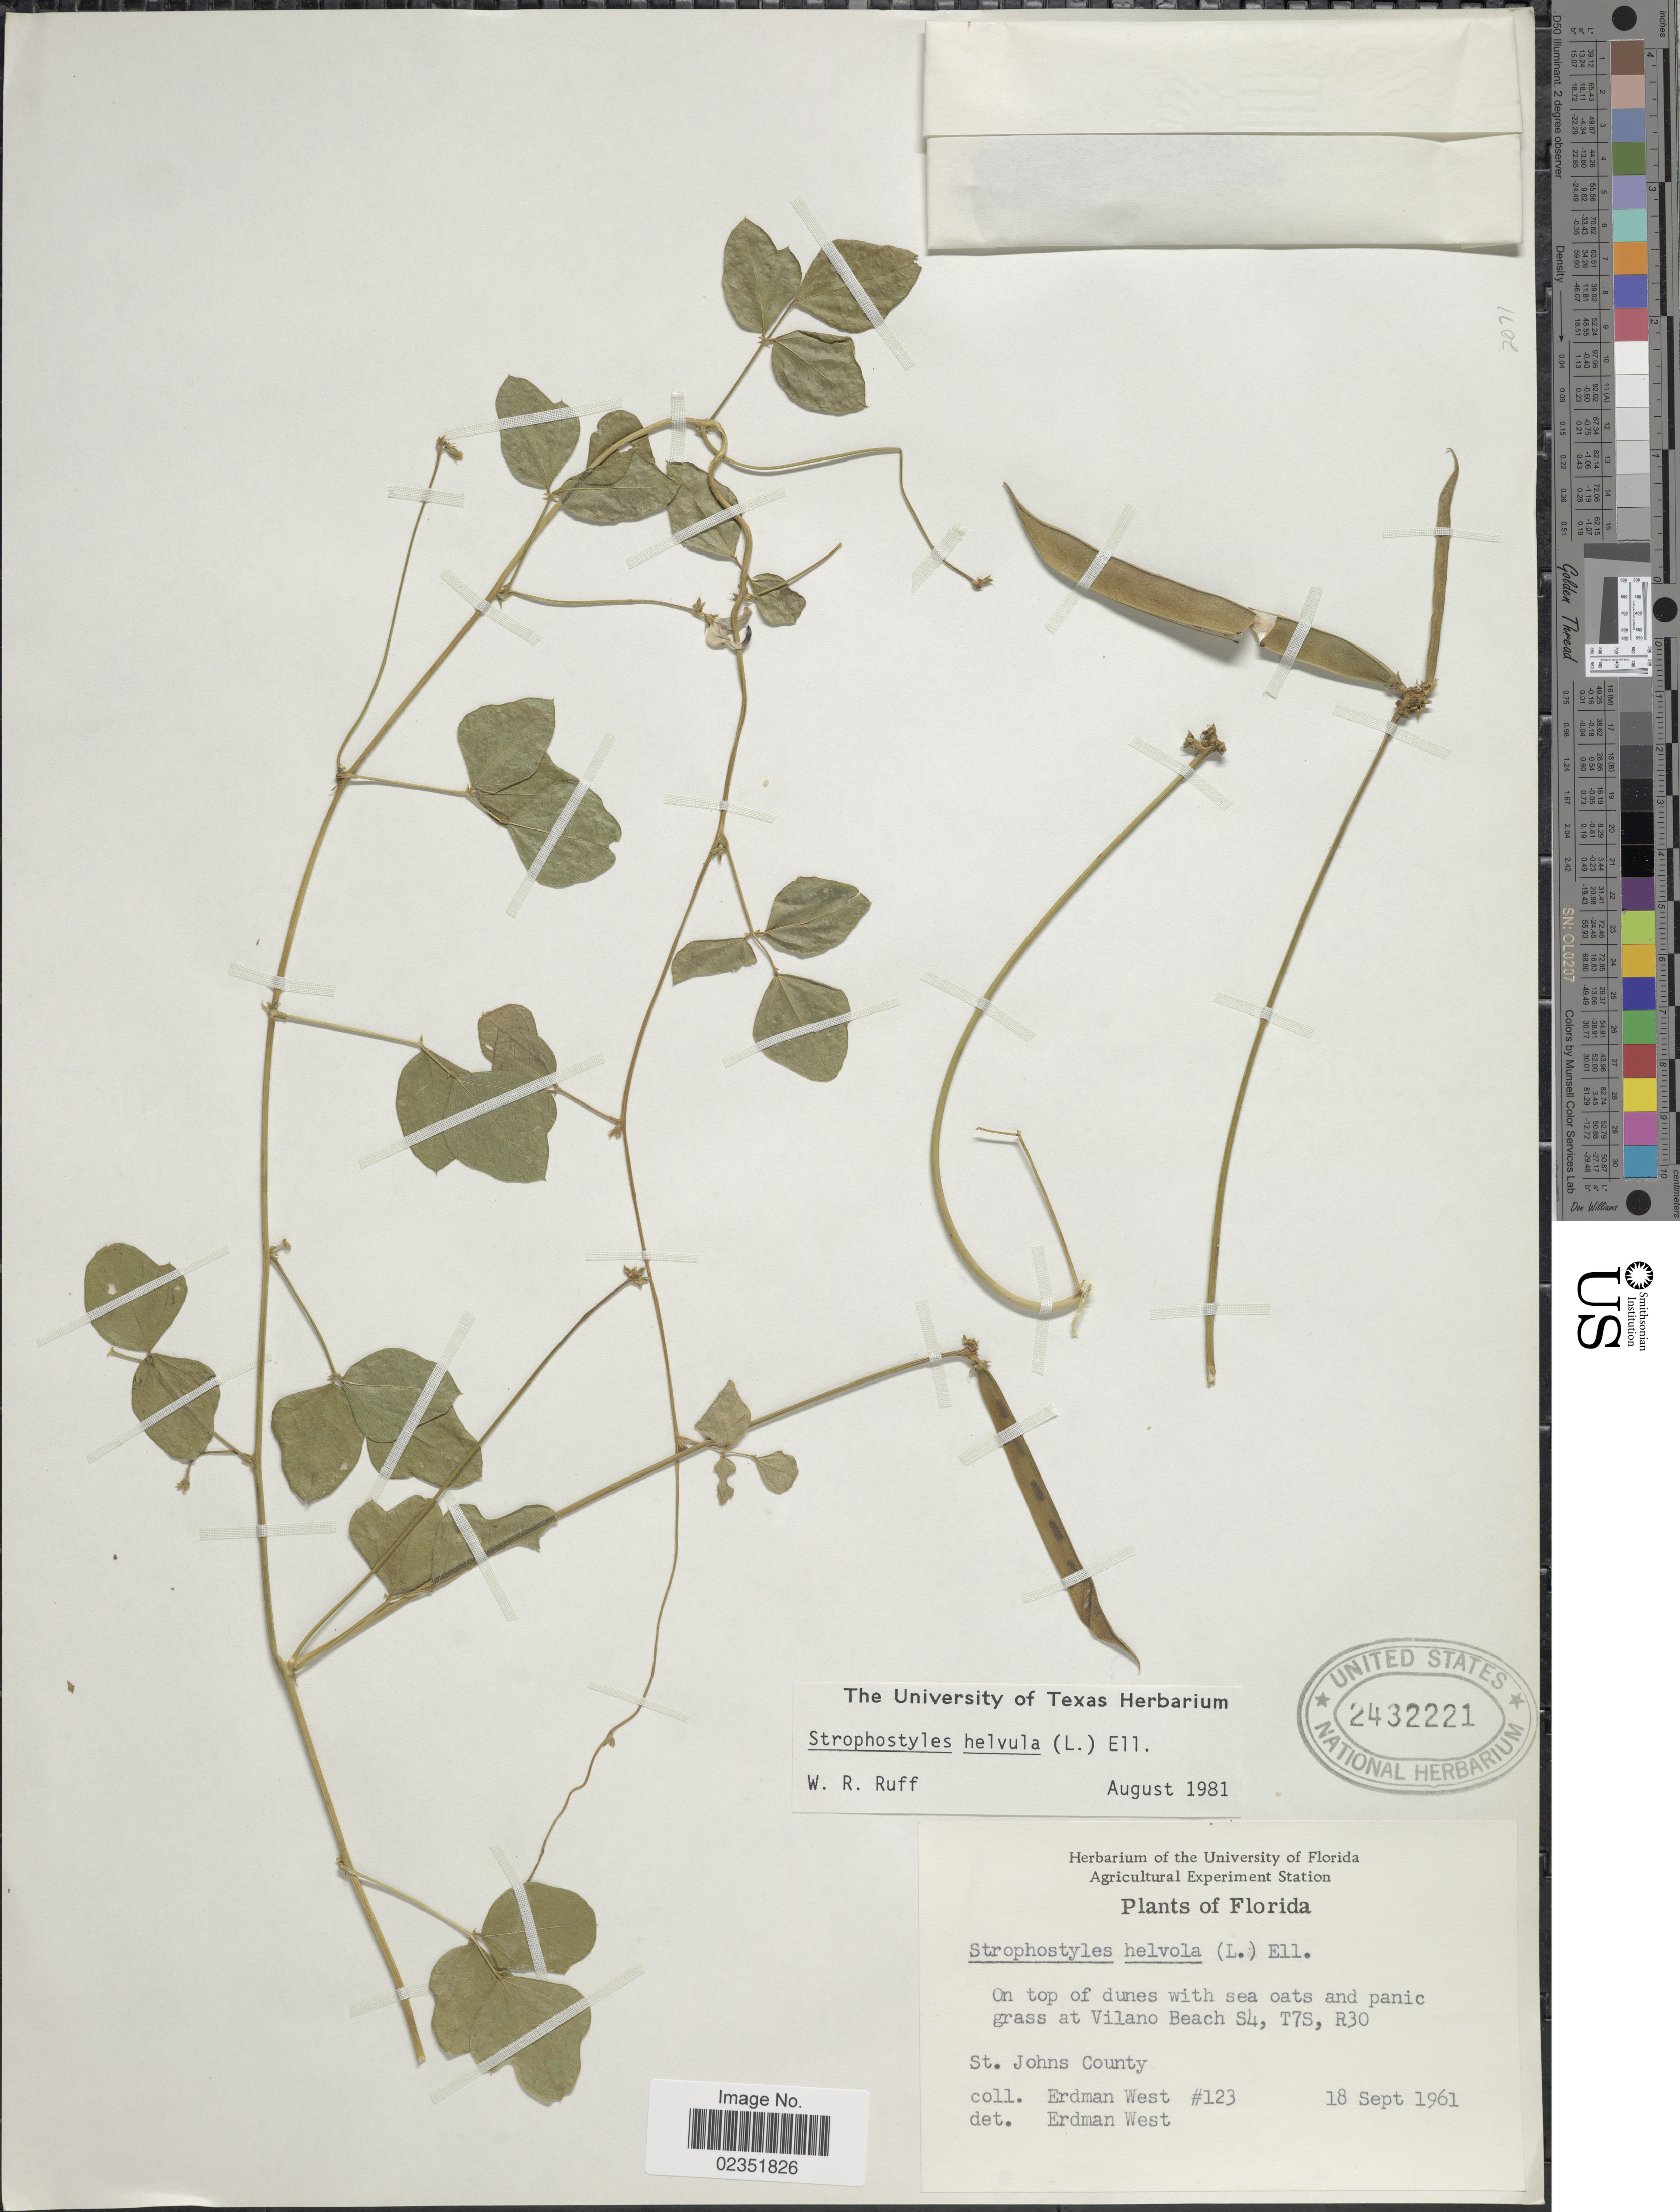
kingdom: Plantae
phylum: Tracheophyta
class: Magnoliopsida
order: Fabales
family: Fabaceae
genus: Strophostyles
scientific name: Strophostyles helvola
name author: (L.) Elliott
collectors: E. West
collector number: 123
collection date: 1961-09-18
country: United States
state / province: Florida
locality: On top of dunes with sea oats and panic grass at Vilano Beach S4, T7S, R30, St Johns County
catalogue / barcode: US 2432221